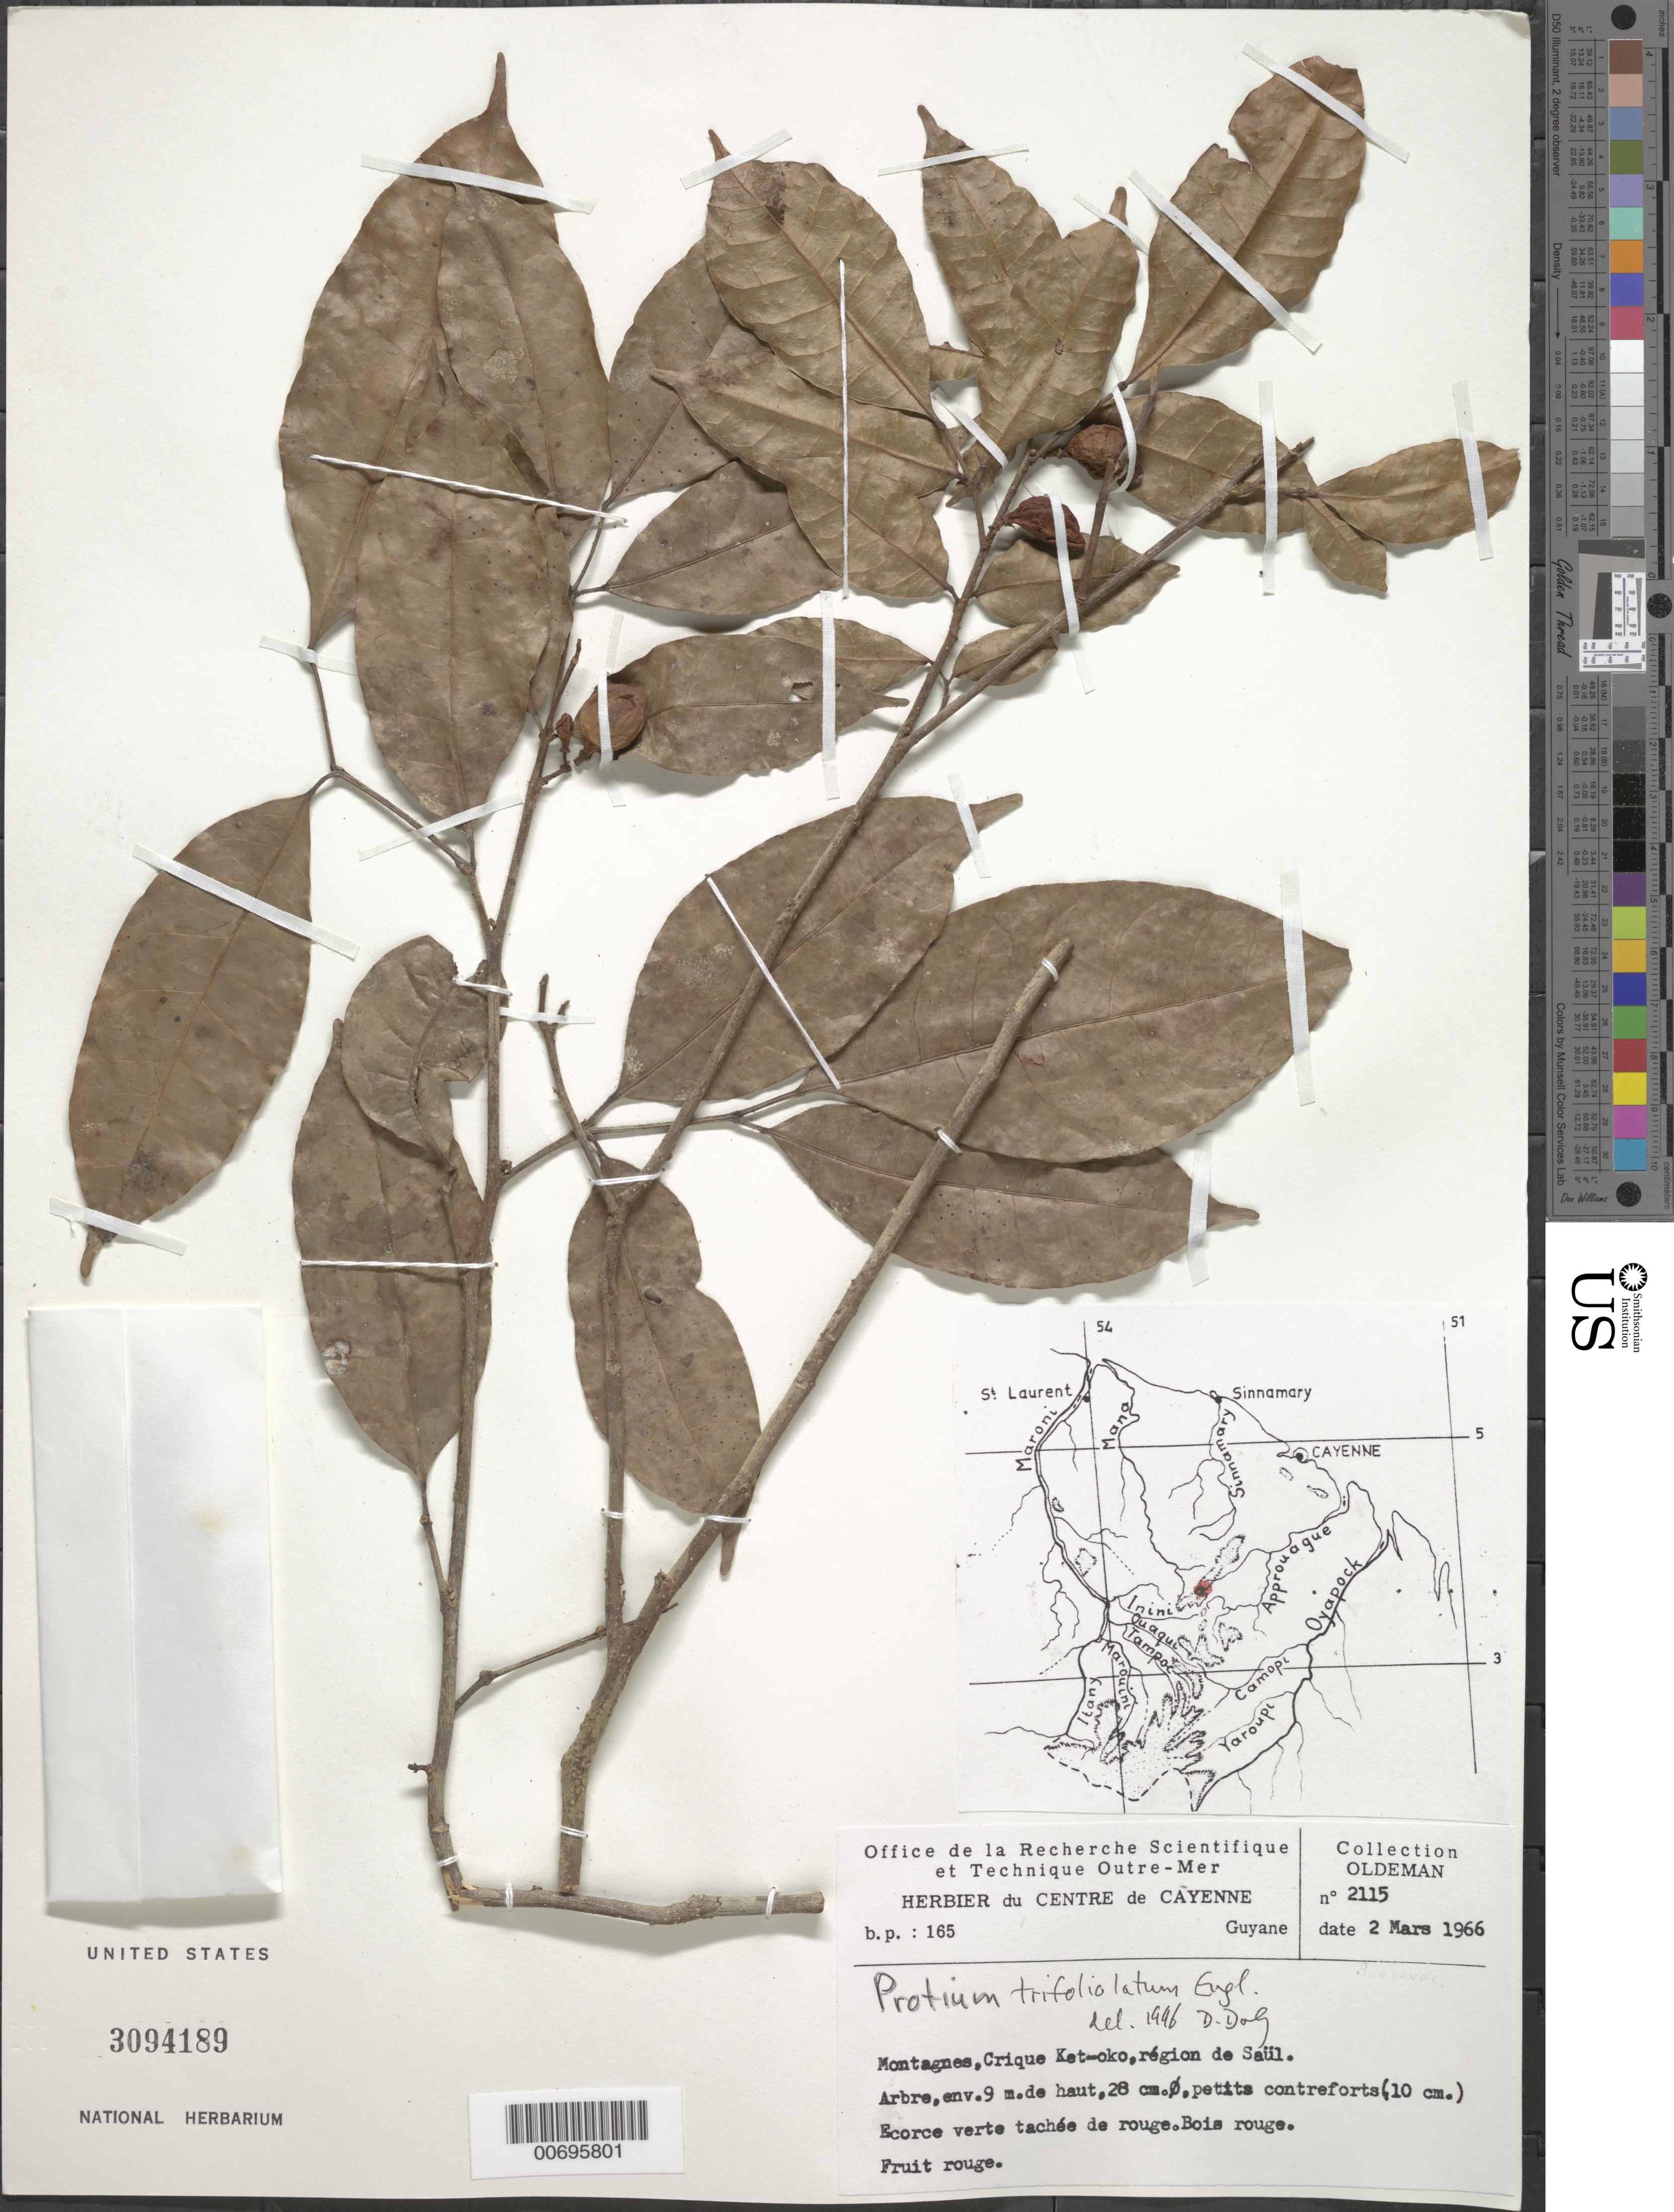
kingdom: Plantae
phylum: Tracheophyta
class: Magnoliopsida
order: Sapindales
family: Burseraceae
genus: Protium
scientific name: Protium trifoliolatum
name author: Engl.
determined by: Daly, D. C.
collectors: R. Oldeman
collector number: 2115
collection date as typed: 2-Mar-66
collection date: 1966-03-02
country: French Guiana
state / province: Saint-Laurent-du-Maroni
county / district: Saül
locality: Crique Ket-oko, NE de Saül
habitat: Montagne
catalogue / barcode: US 3094189